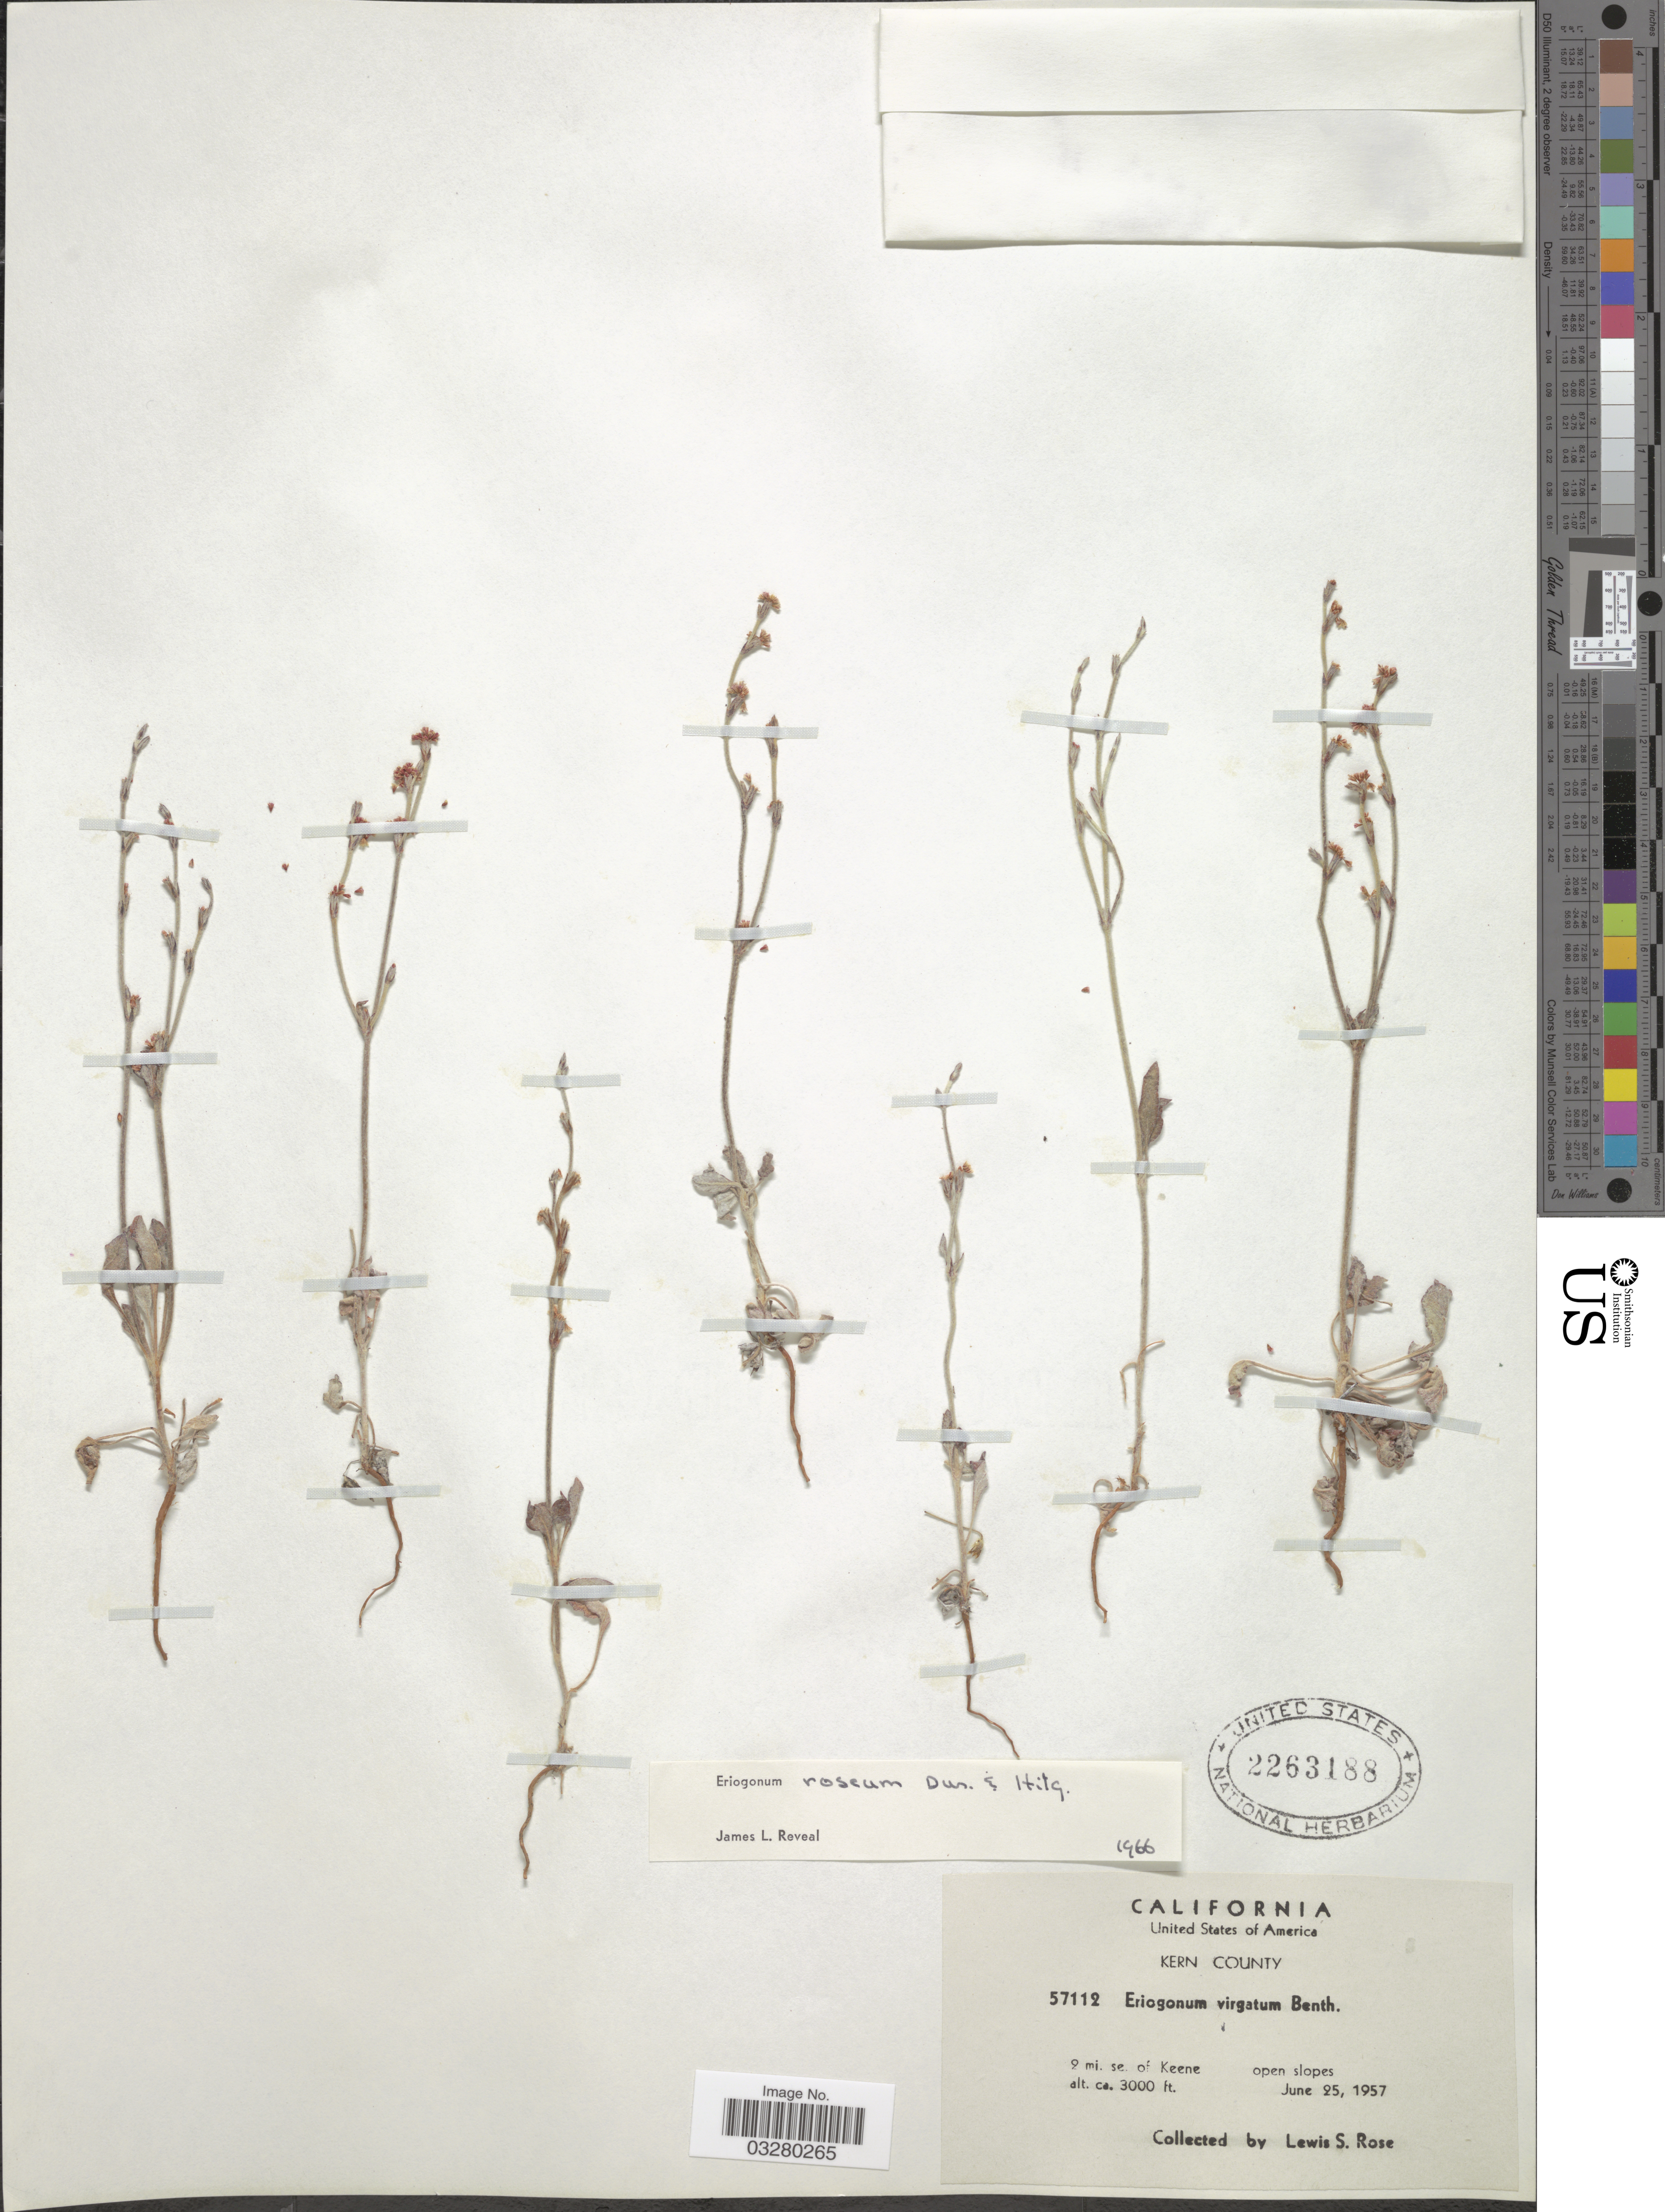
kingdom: Plantae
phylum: Tracheophyta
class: Magnoliopsida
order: Caryophyllales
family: Polygonaceae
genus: Eriogonum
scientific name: Eriogonum roseum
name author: Durand & Hilg.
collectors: L. S. Rose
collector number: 57112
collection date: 1957-06-25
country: United States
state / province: California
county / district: Kern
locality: Kern County. 9 mi. se. of Keene.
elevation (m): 914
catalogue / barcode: US 2263188